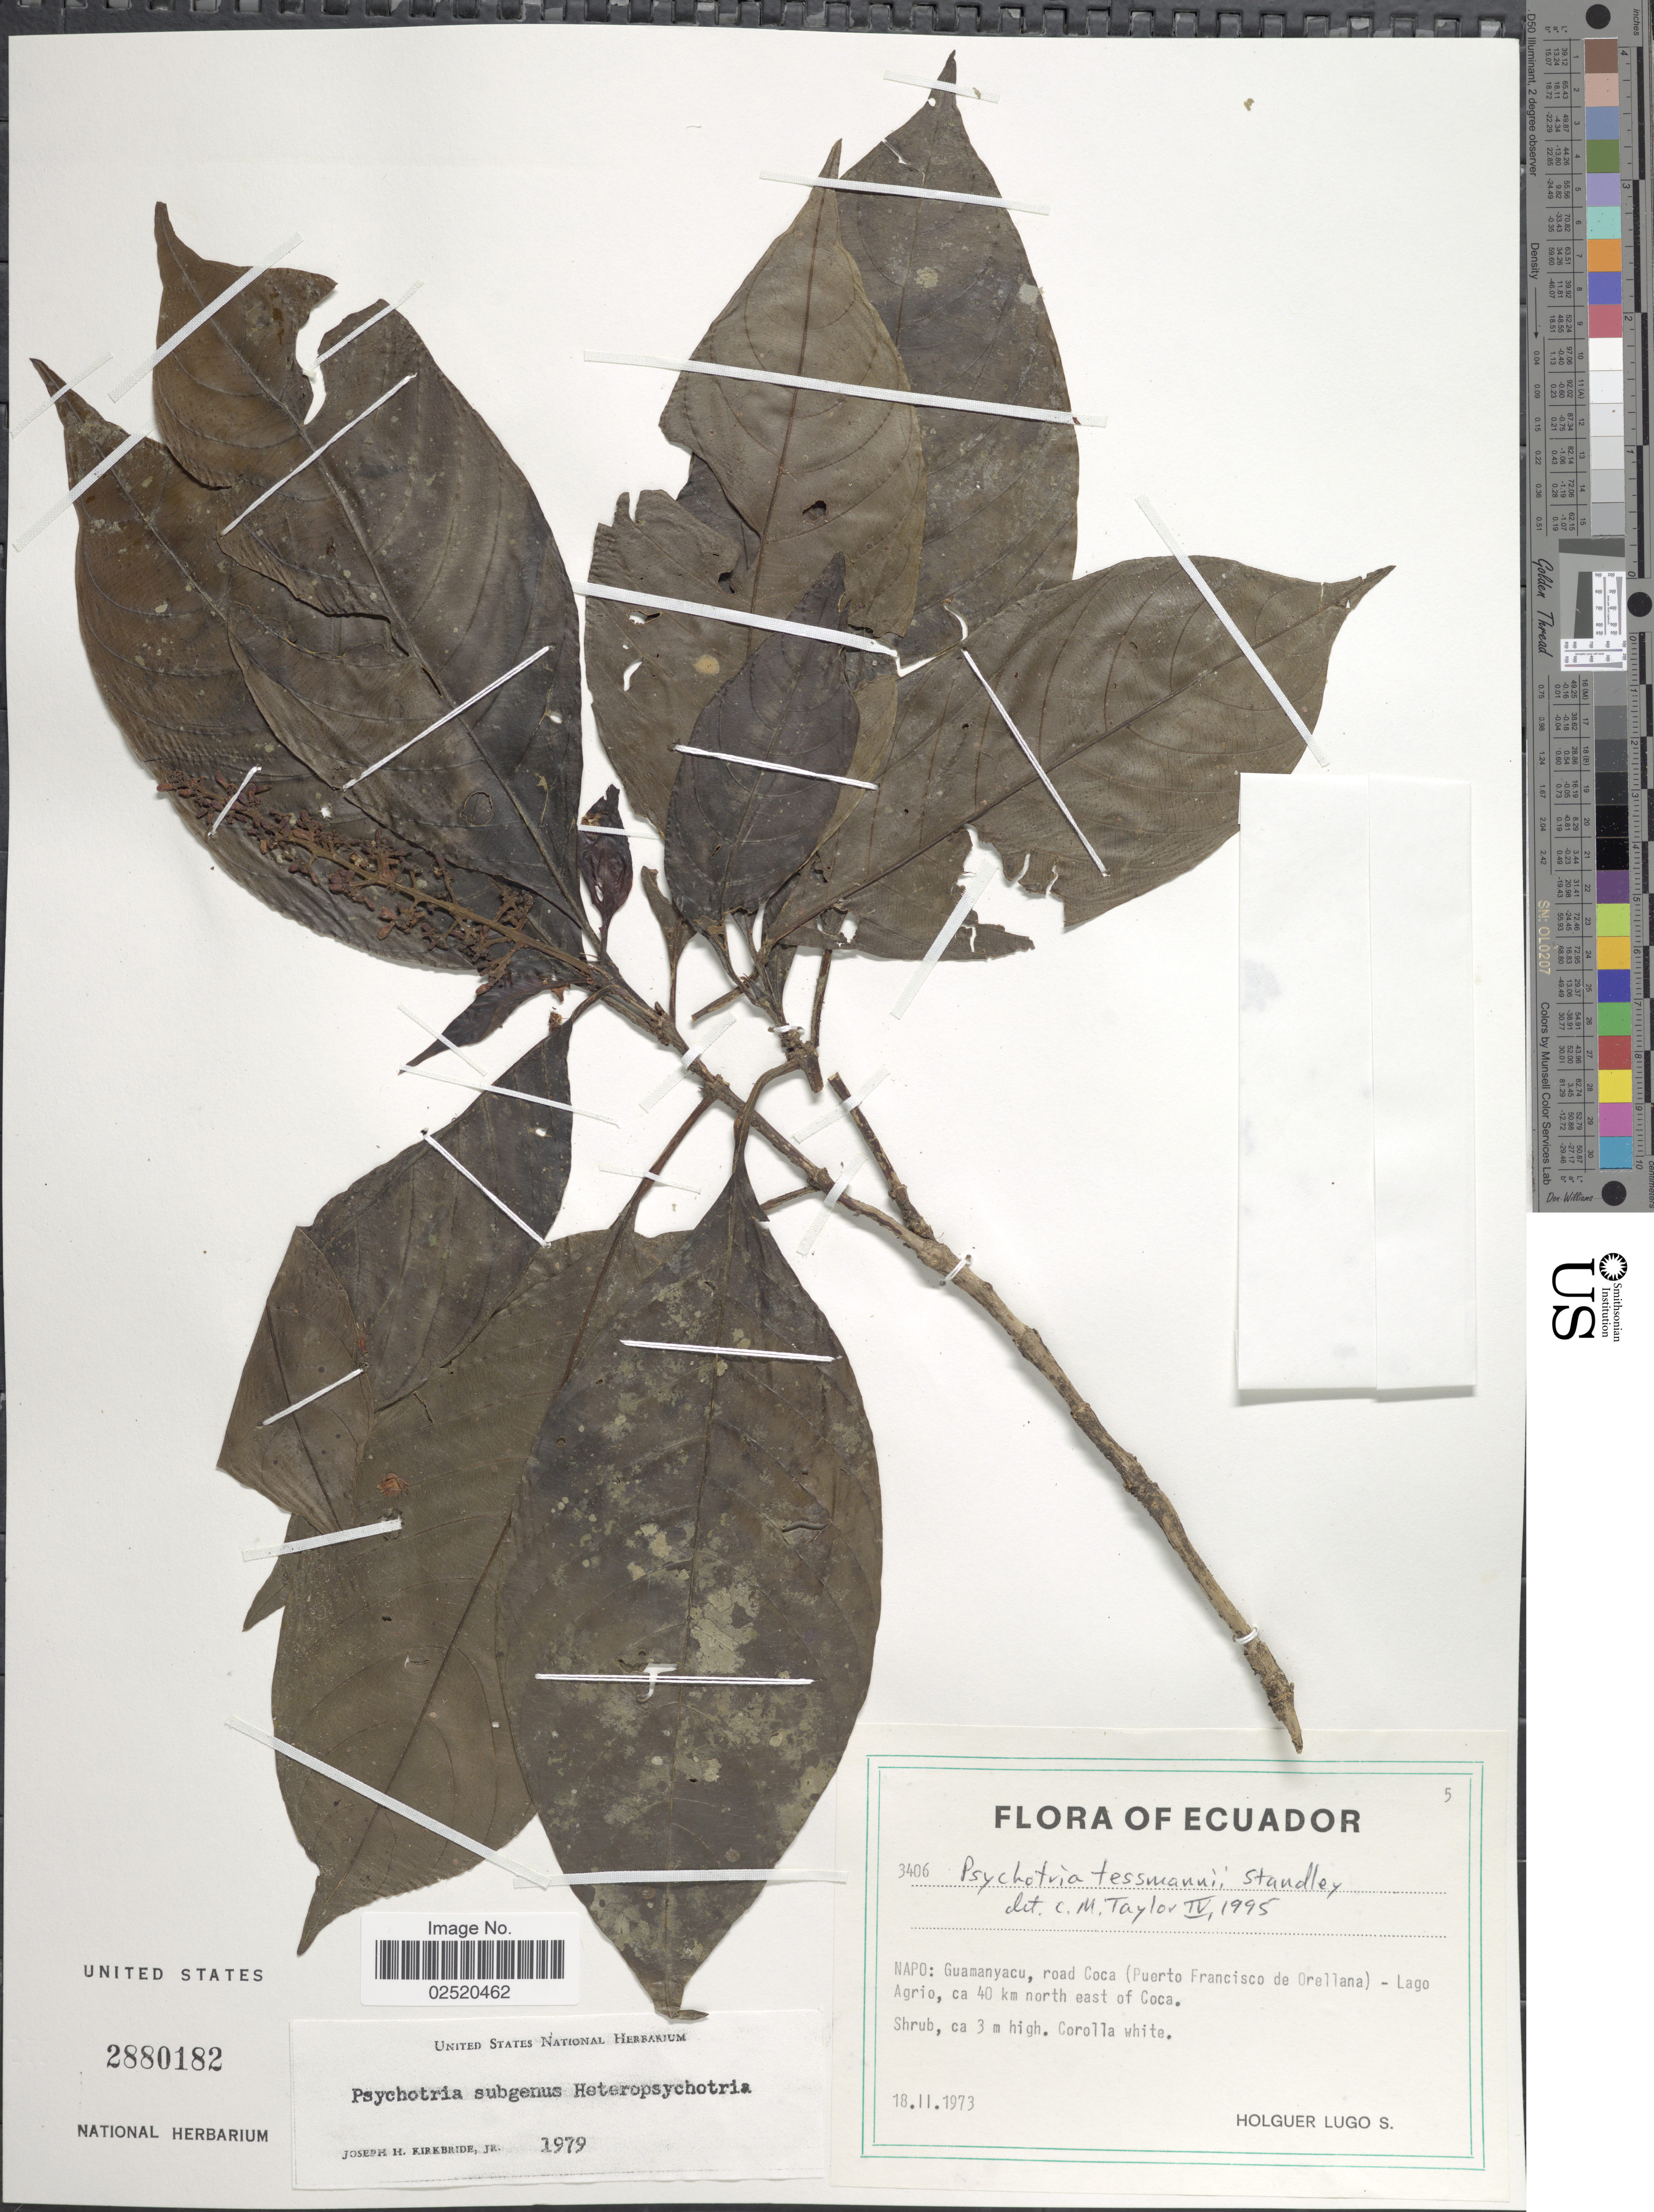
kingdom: Plantae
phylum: Tracheophyta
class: Magnoliopsida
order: Gentianales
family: Rubiaceae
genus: Psychotria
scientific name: Psychotria tessmannii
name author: Standl.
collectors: H. Lugo S.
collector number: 3406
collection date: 1973-02-18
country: Ecuador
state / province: Napo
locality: Guamanyacu, road Coca (Puerto Francisco de Orellana) - Lago Agrio, ca 40 km north east of Coca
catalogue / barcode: US 2880182